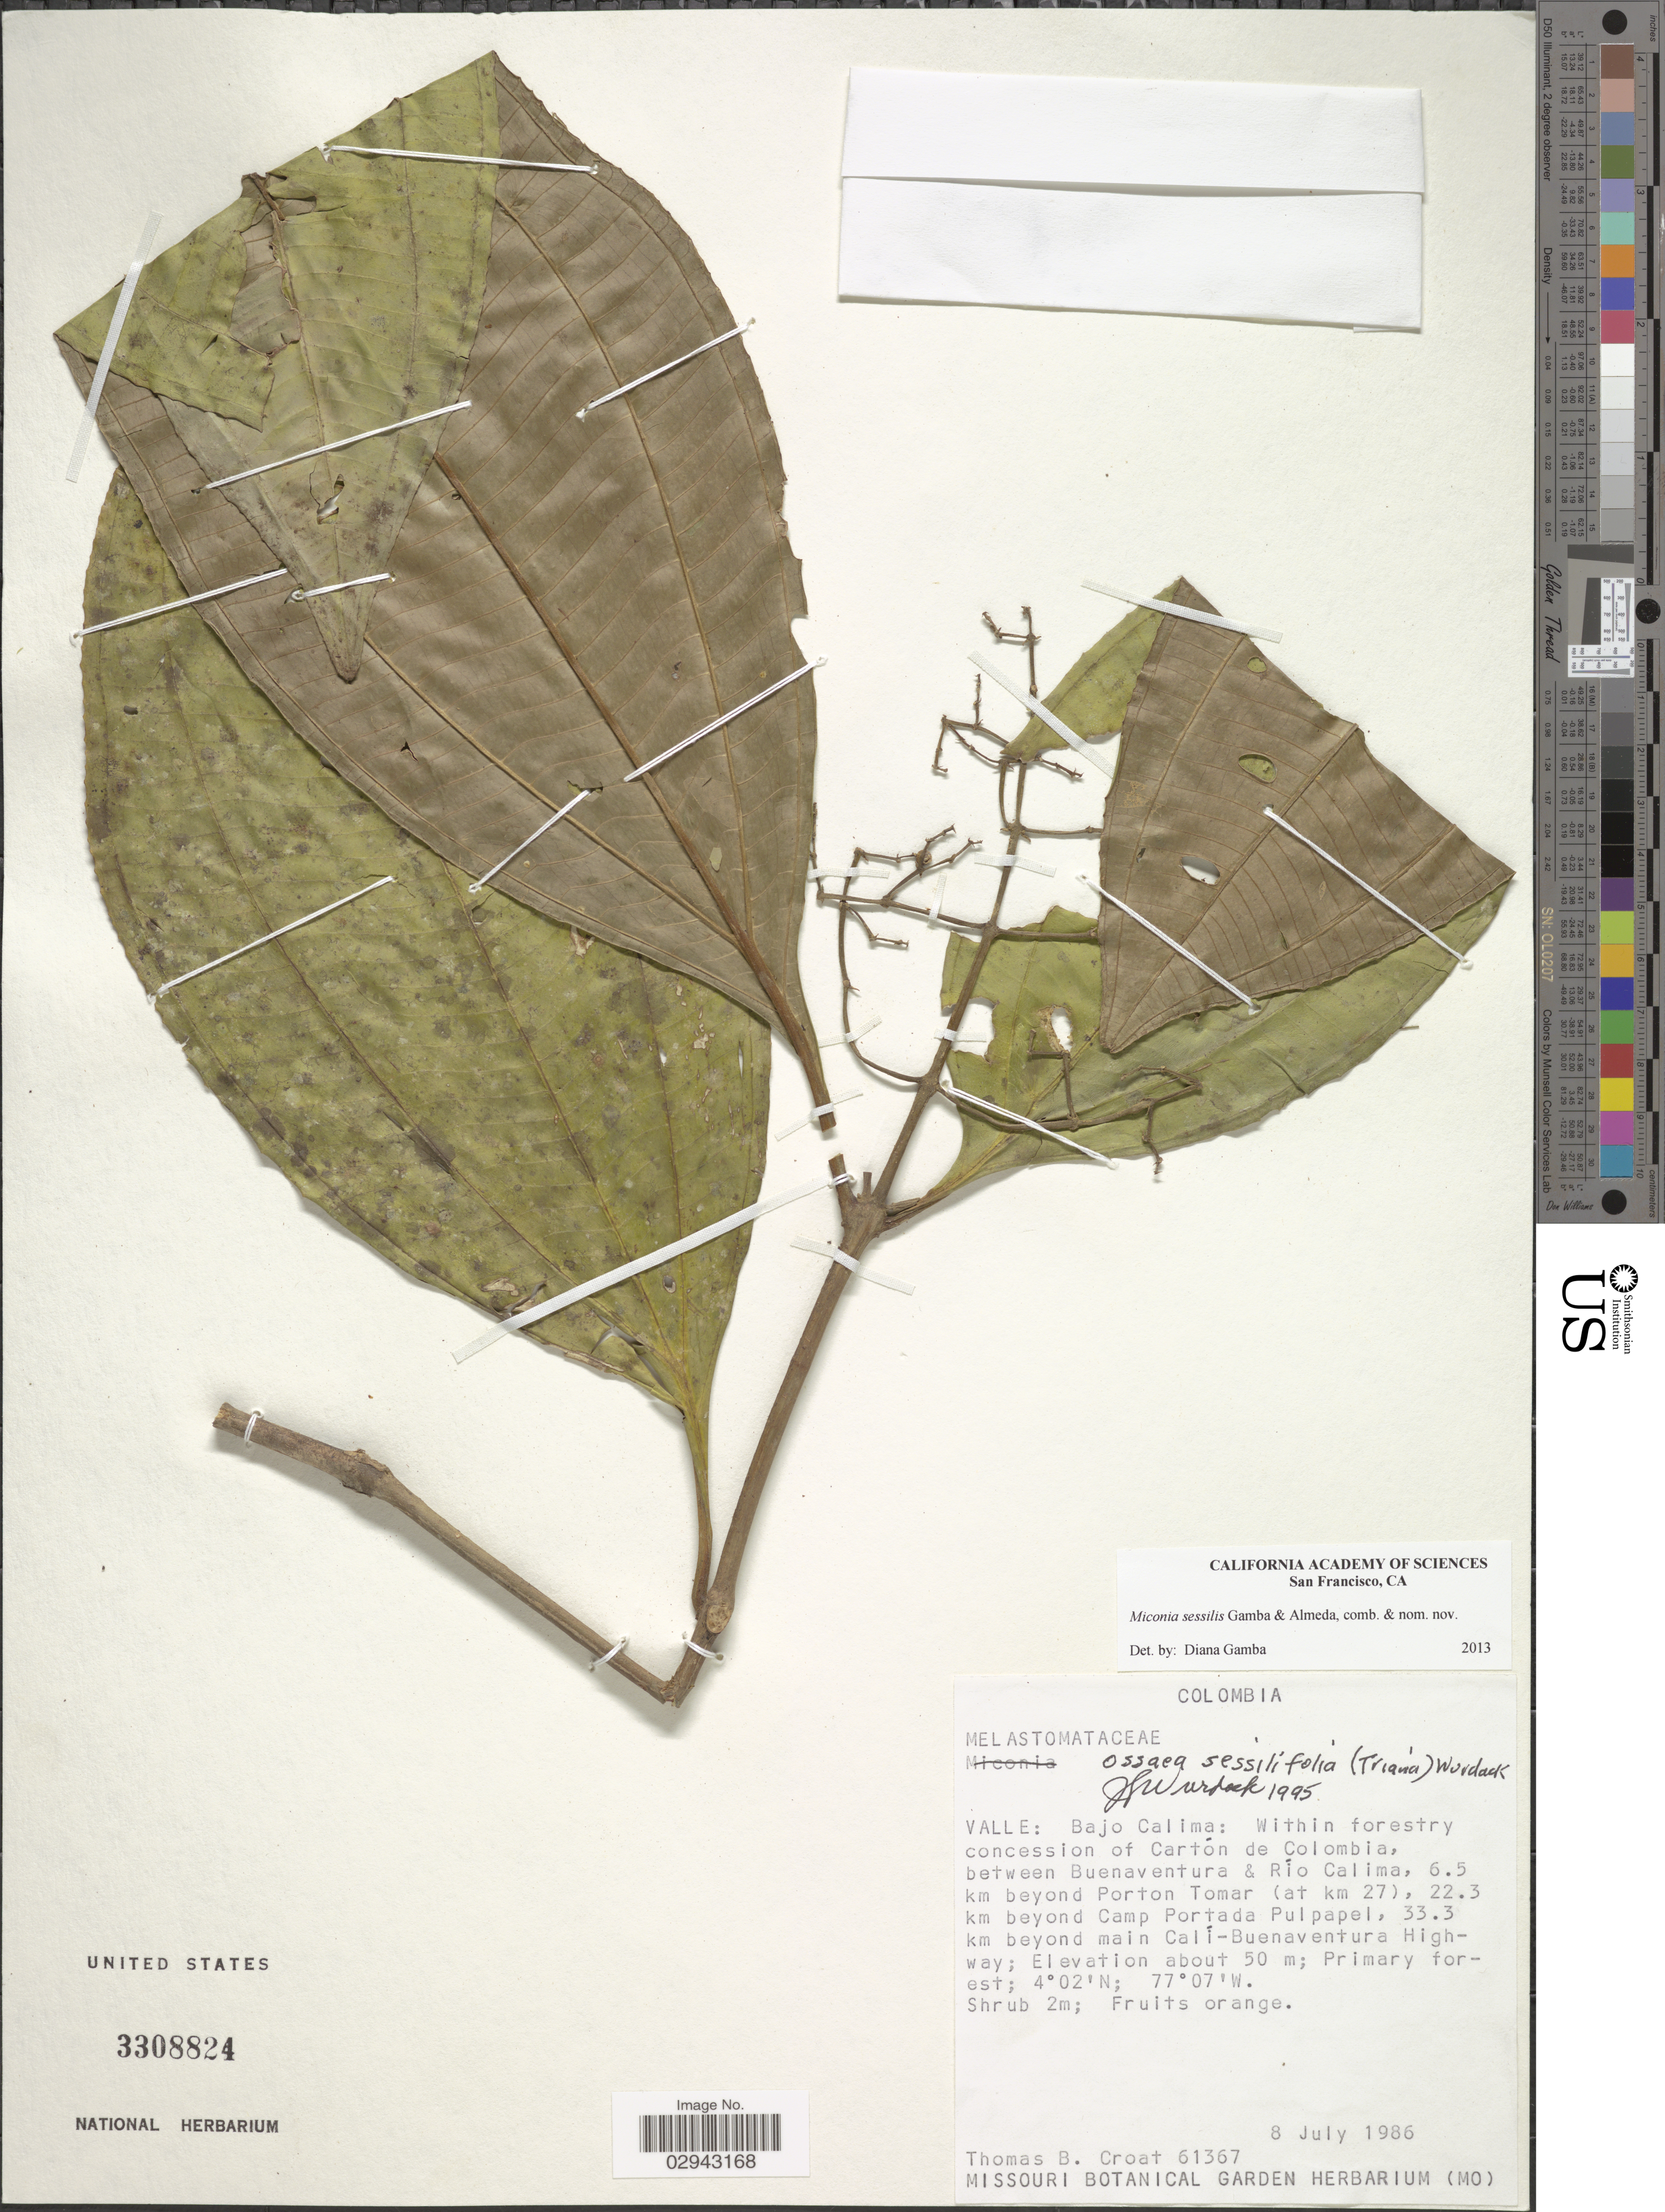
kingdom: Plantae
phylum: Tracheophyta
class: Magnoliopsida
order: Myrtales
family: Melastomataceae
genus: Miconia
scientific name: Miconia sessilis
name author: Gamba & Almeda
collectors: T. B. Croat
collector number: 61367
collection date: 1986-07-08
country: Colombia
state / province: Valle del Cauca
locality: Valle: Bajo Calima: Within forestry concession of Cartón de Colombia, between Buenaventura & Río Calima, 6.5 km beyond Porton Tomar (at km 27), 22.3 km beyond Camp Portada Pulpapel, 33.3 km beyond main Calí-Beunaventura Highway.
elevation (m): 50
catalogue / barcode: US 3308824